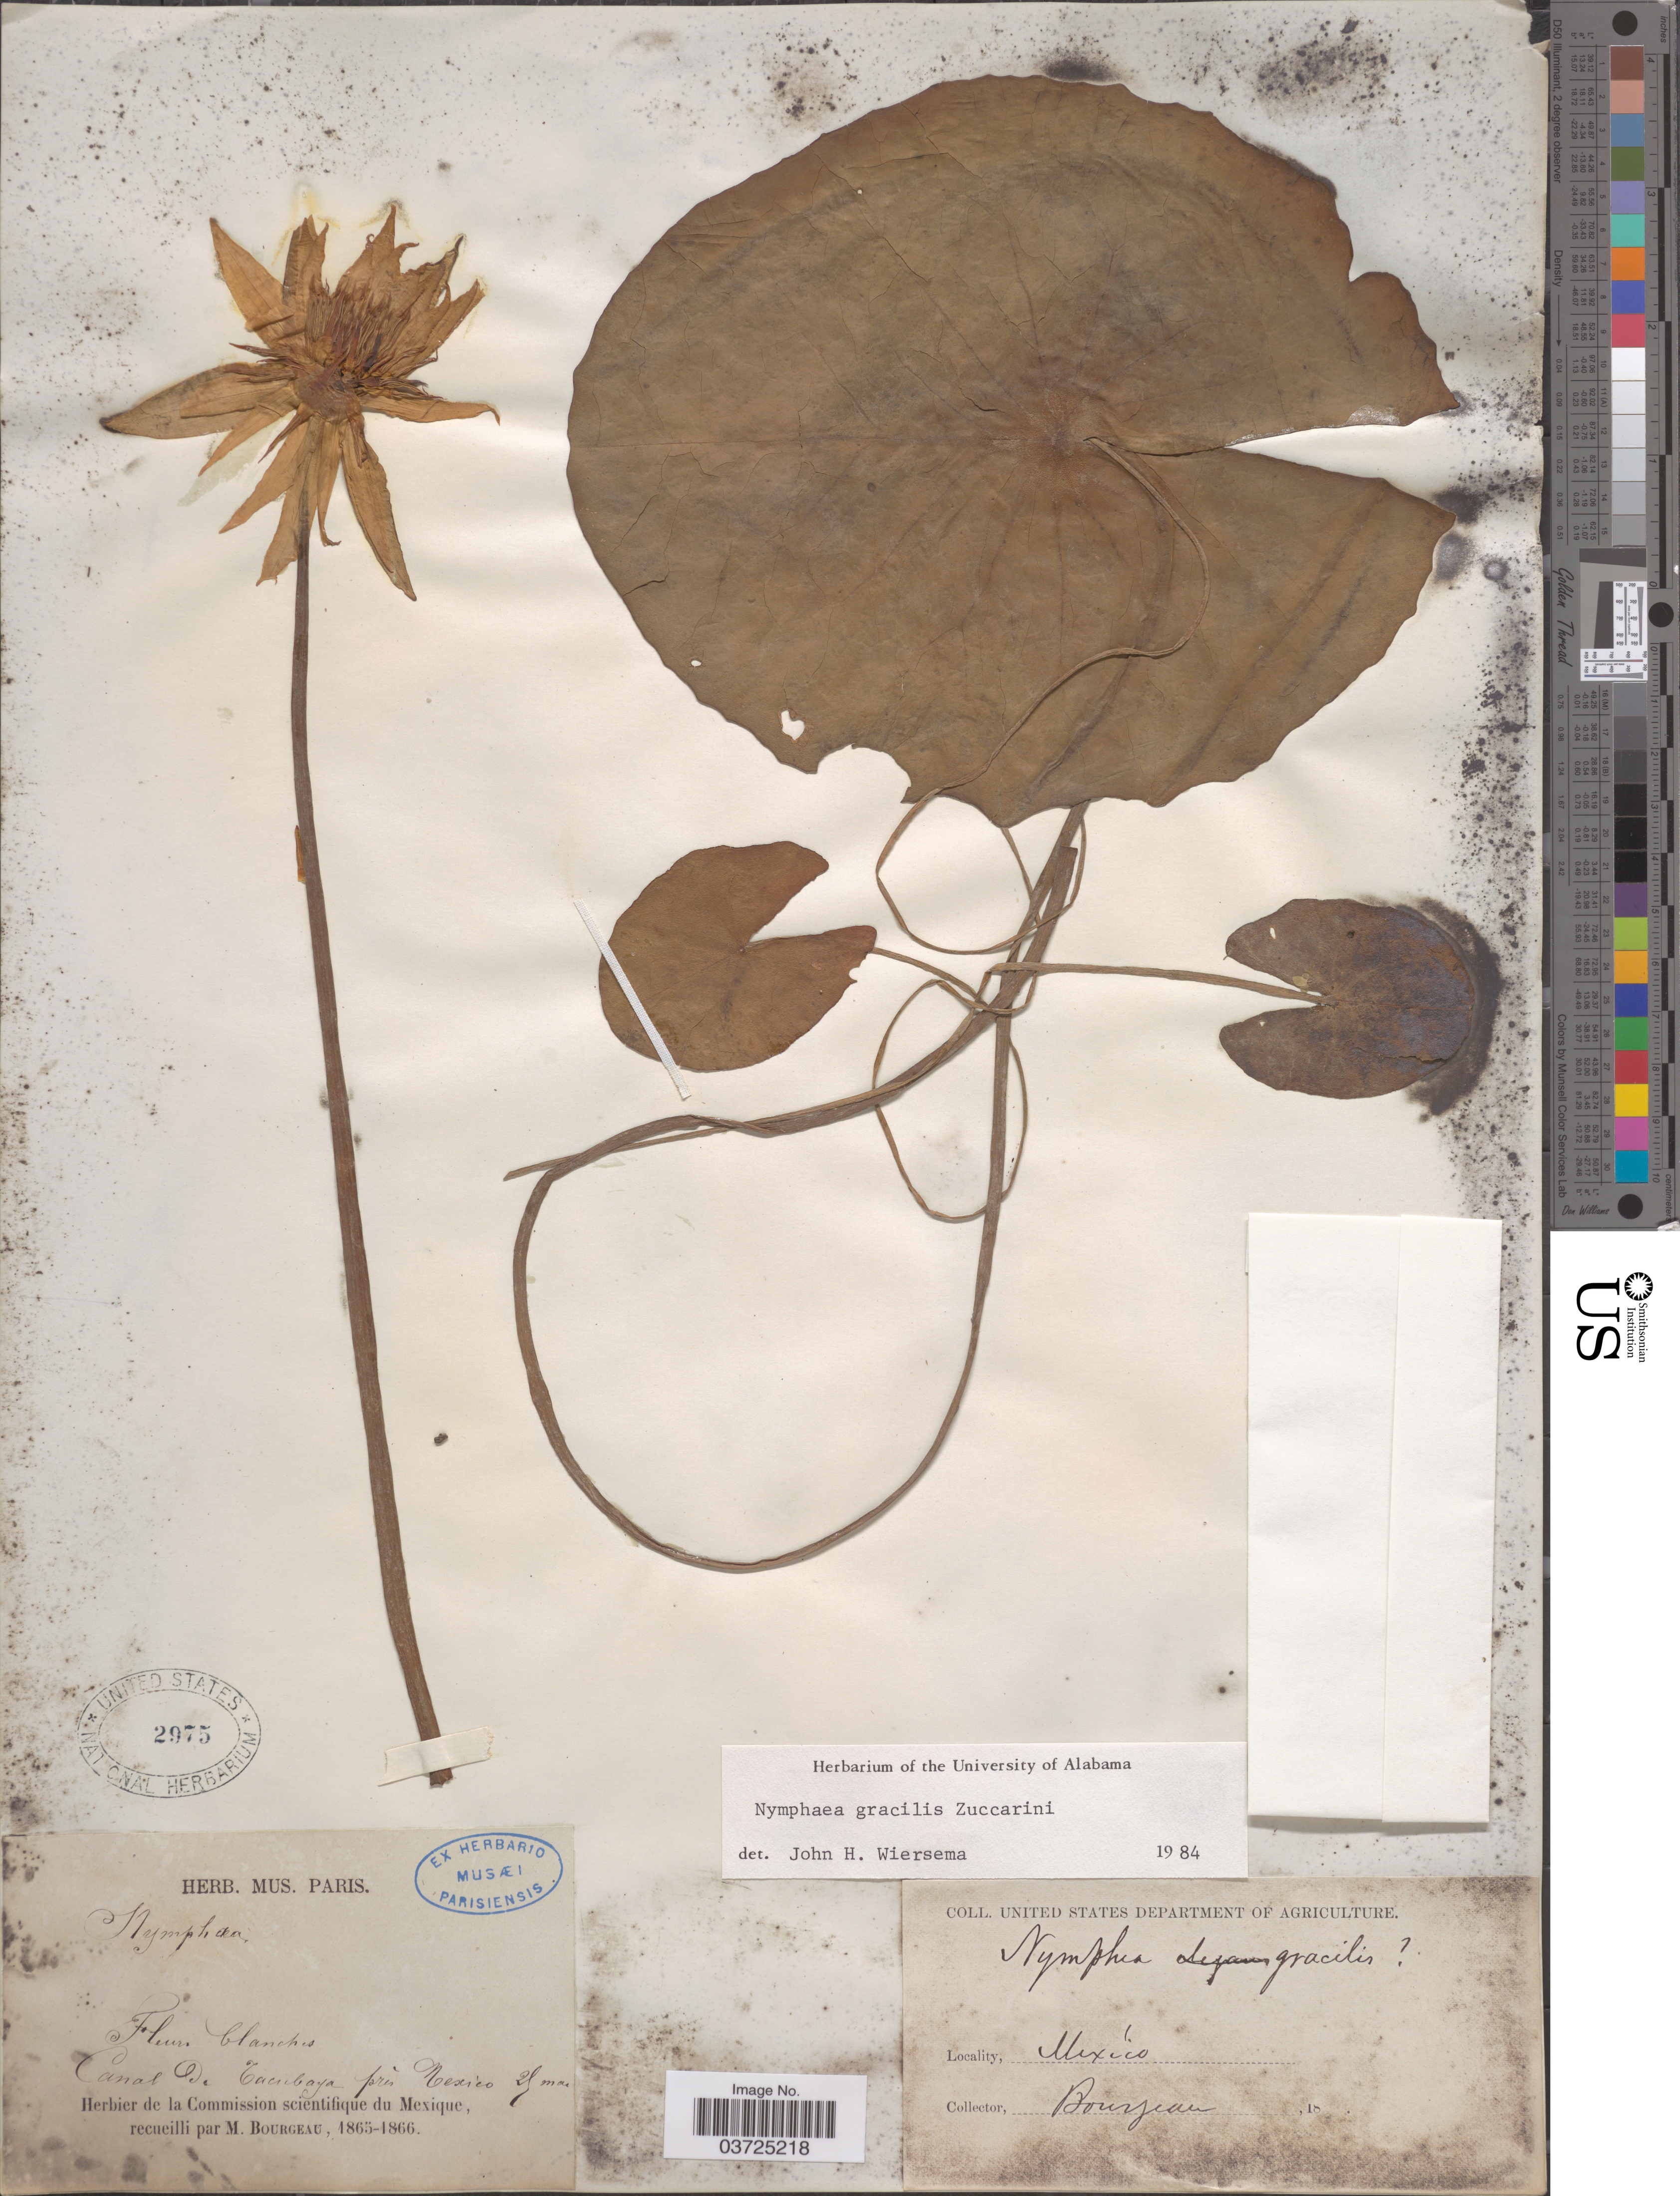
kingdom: Plantae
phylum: Tracheophyta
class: Magnoliopsida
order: Nymphaeales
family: Nymphaeaceae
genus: Nymphaea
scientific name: Nymphaea gracilis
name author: Zucc.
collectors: M. Bourgeau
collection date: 1865-03-29/1866-03-29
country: Mexico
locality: Canal de Cambaya.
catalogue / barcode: US 2975